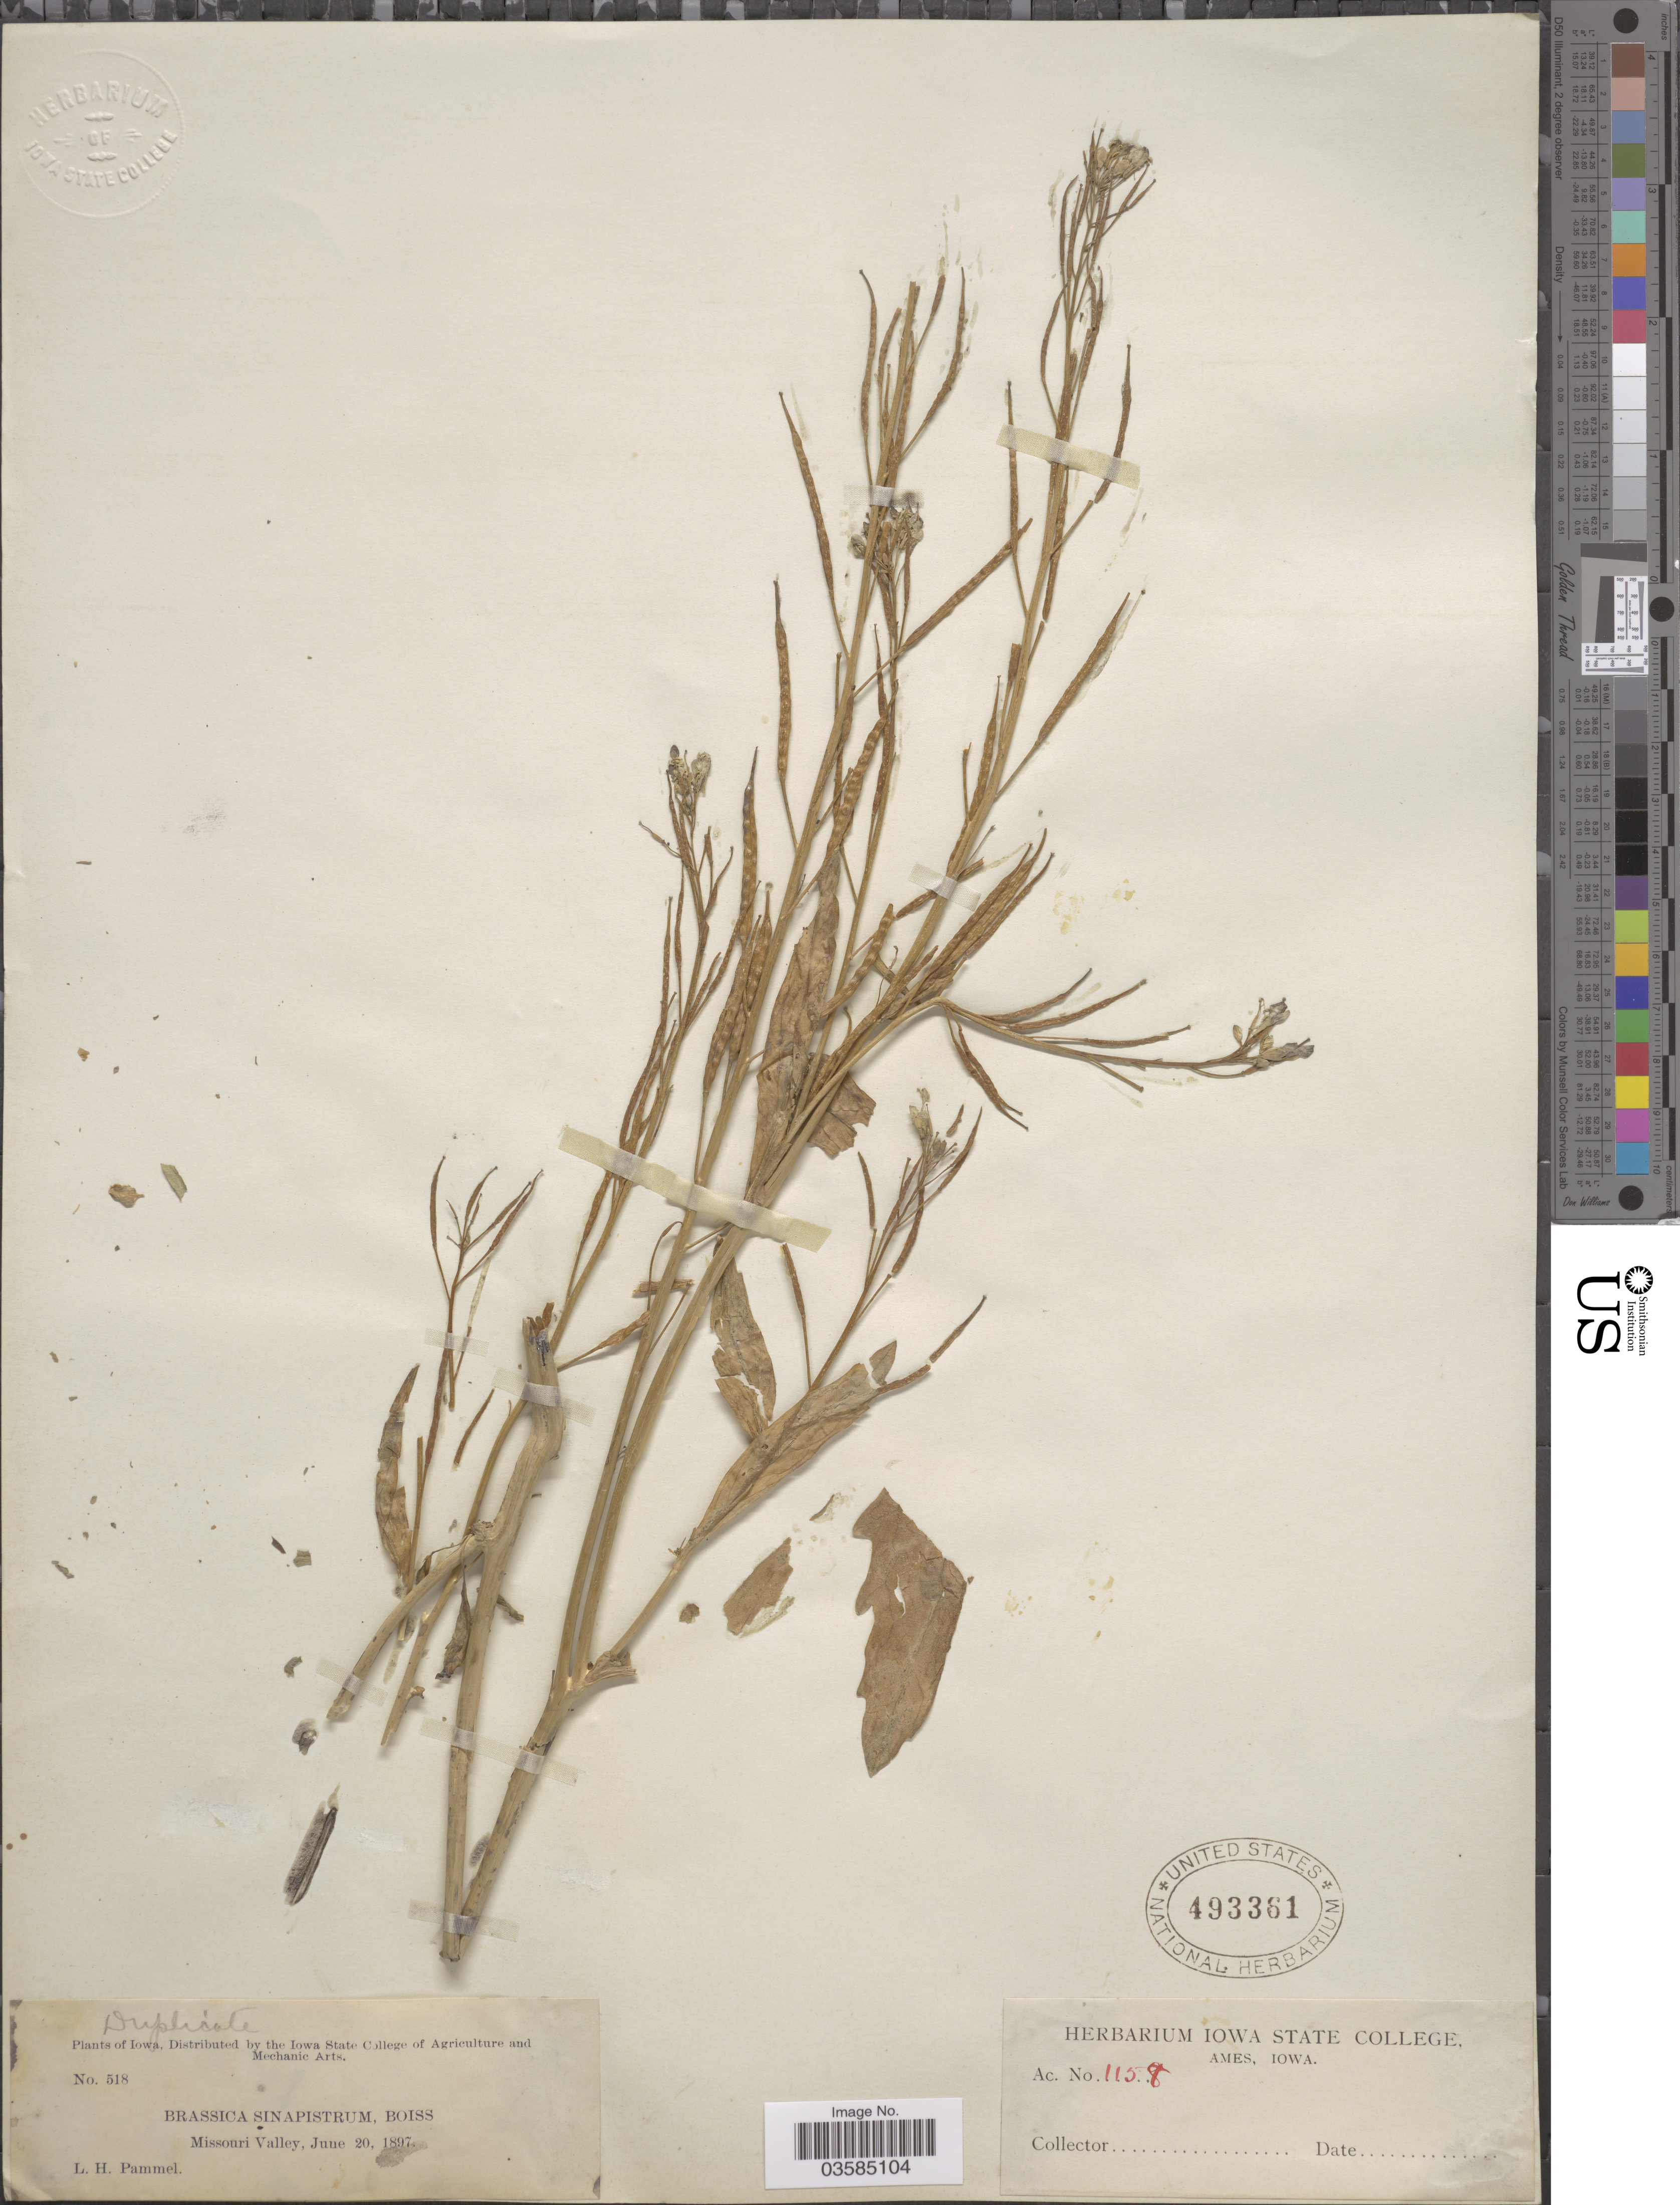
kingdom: Plantae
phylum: Tracheophyta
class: Magnoliopsida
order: Brassicales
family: Brassicaceae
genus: Brassica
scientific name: Brassica kaber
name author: (DC.) L.C. Wheeler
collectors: L. Pammel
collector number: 518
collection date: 1897-06-20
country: United States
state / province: Iowa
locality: Missouri Valley.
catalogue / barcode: US 493361